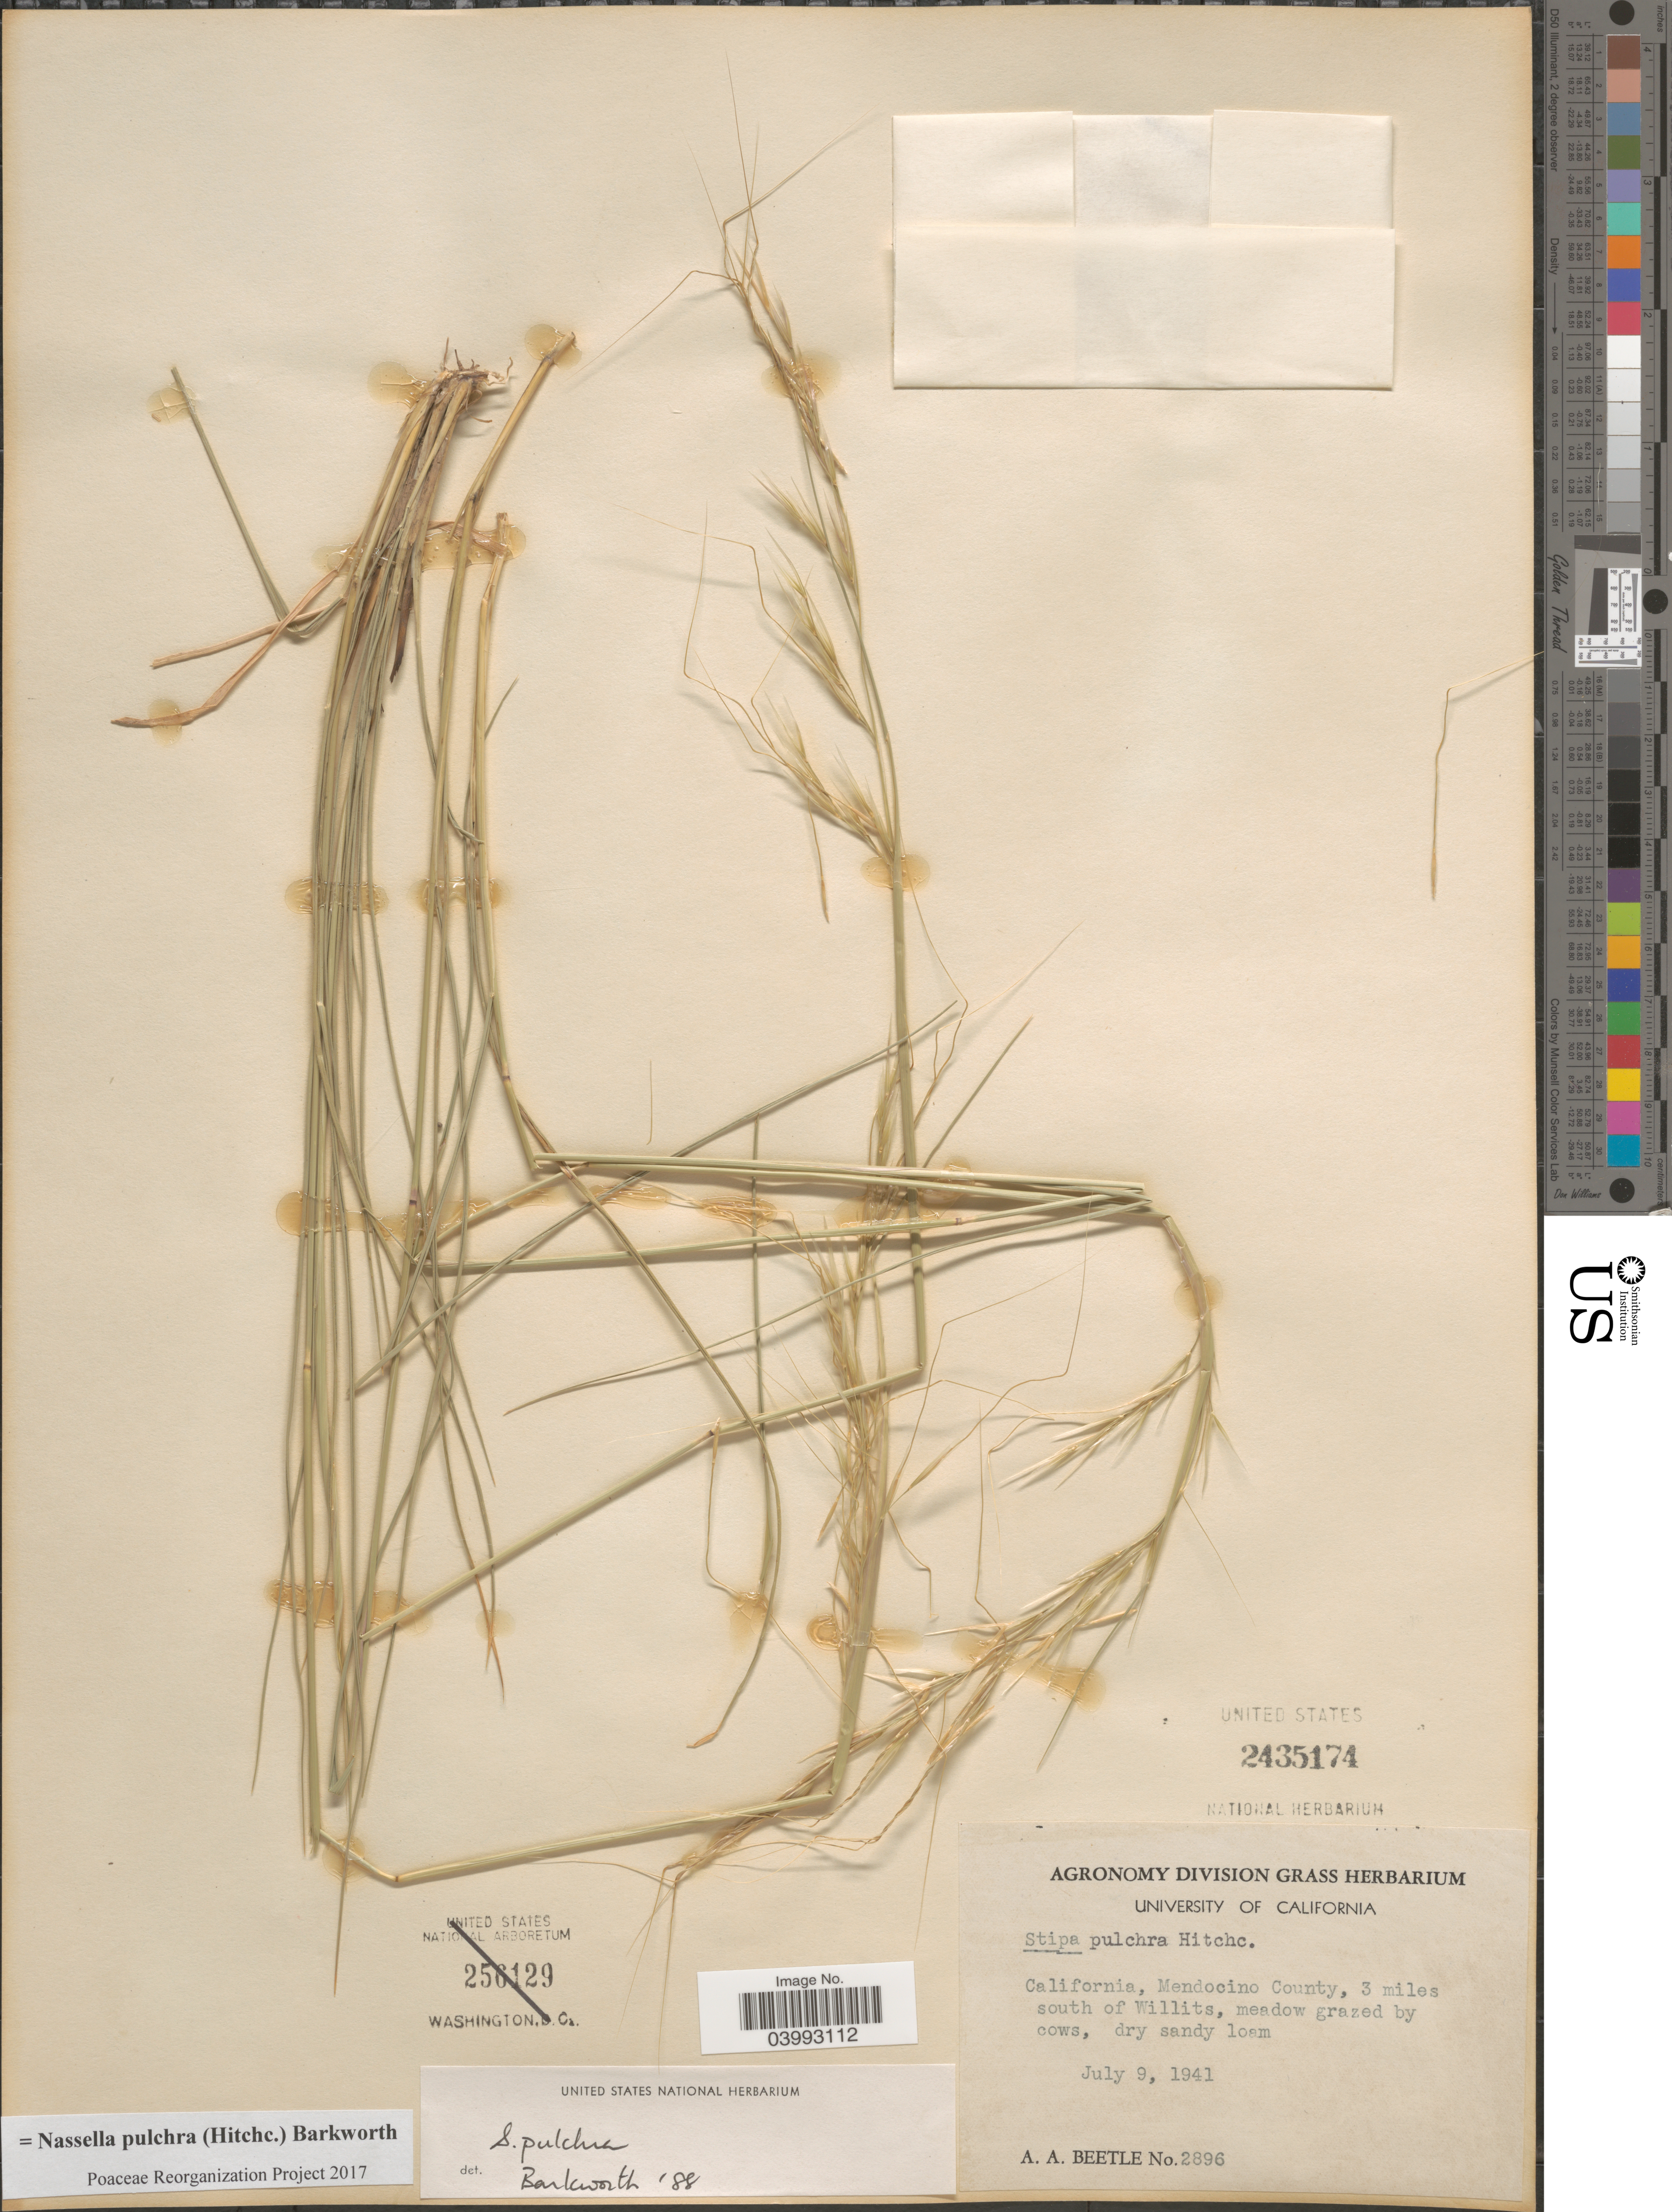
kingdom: Plantae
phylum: Tracheophyta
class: Liliopsida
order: Poales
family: Poaceae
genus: Nassella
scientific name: Nassella pulchra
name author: (Hitchc.) Barkworth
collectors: A. A. Beetle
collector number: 2896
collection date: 1941-07-09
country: United States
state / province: California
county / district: Mendocino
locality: Mendocino County, 3 miles south of Willits.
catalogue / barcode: US 2435174